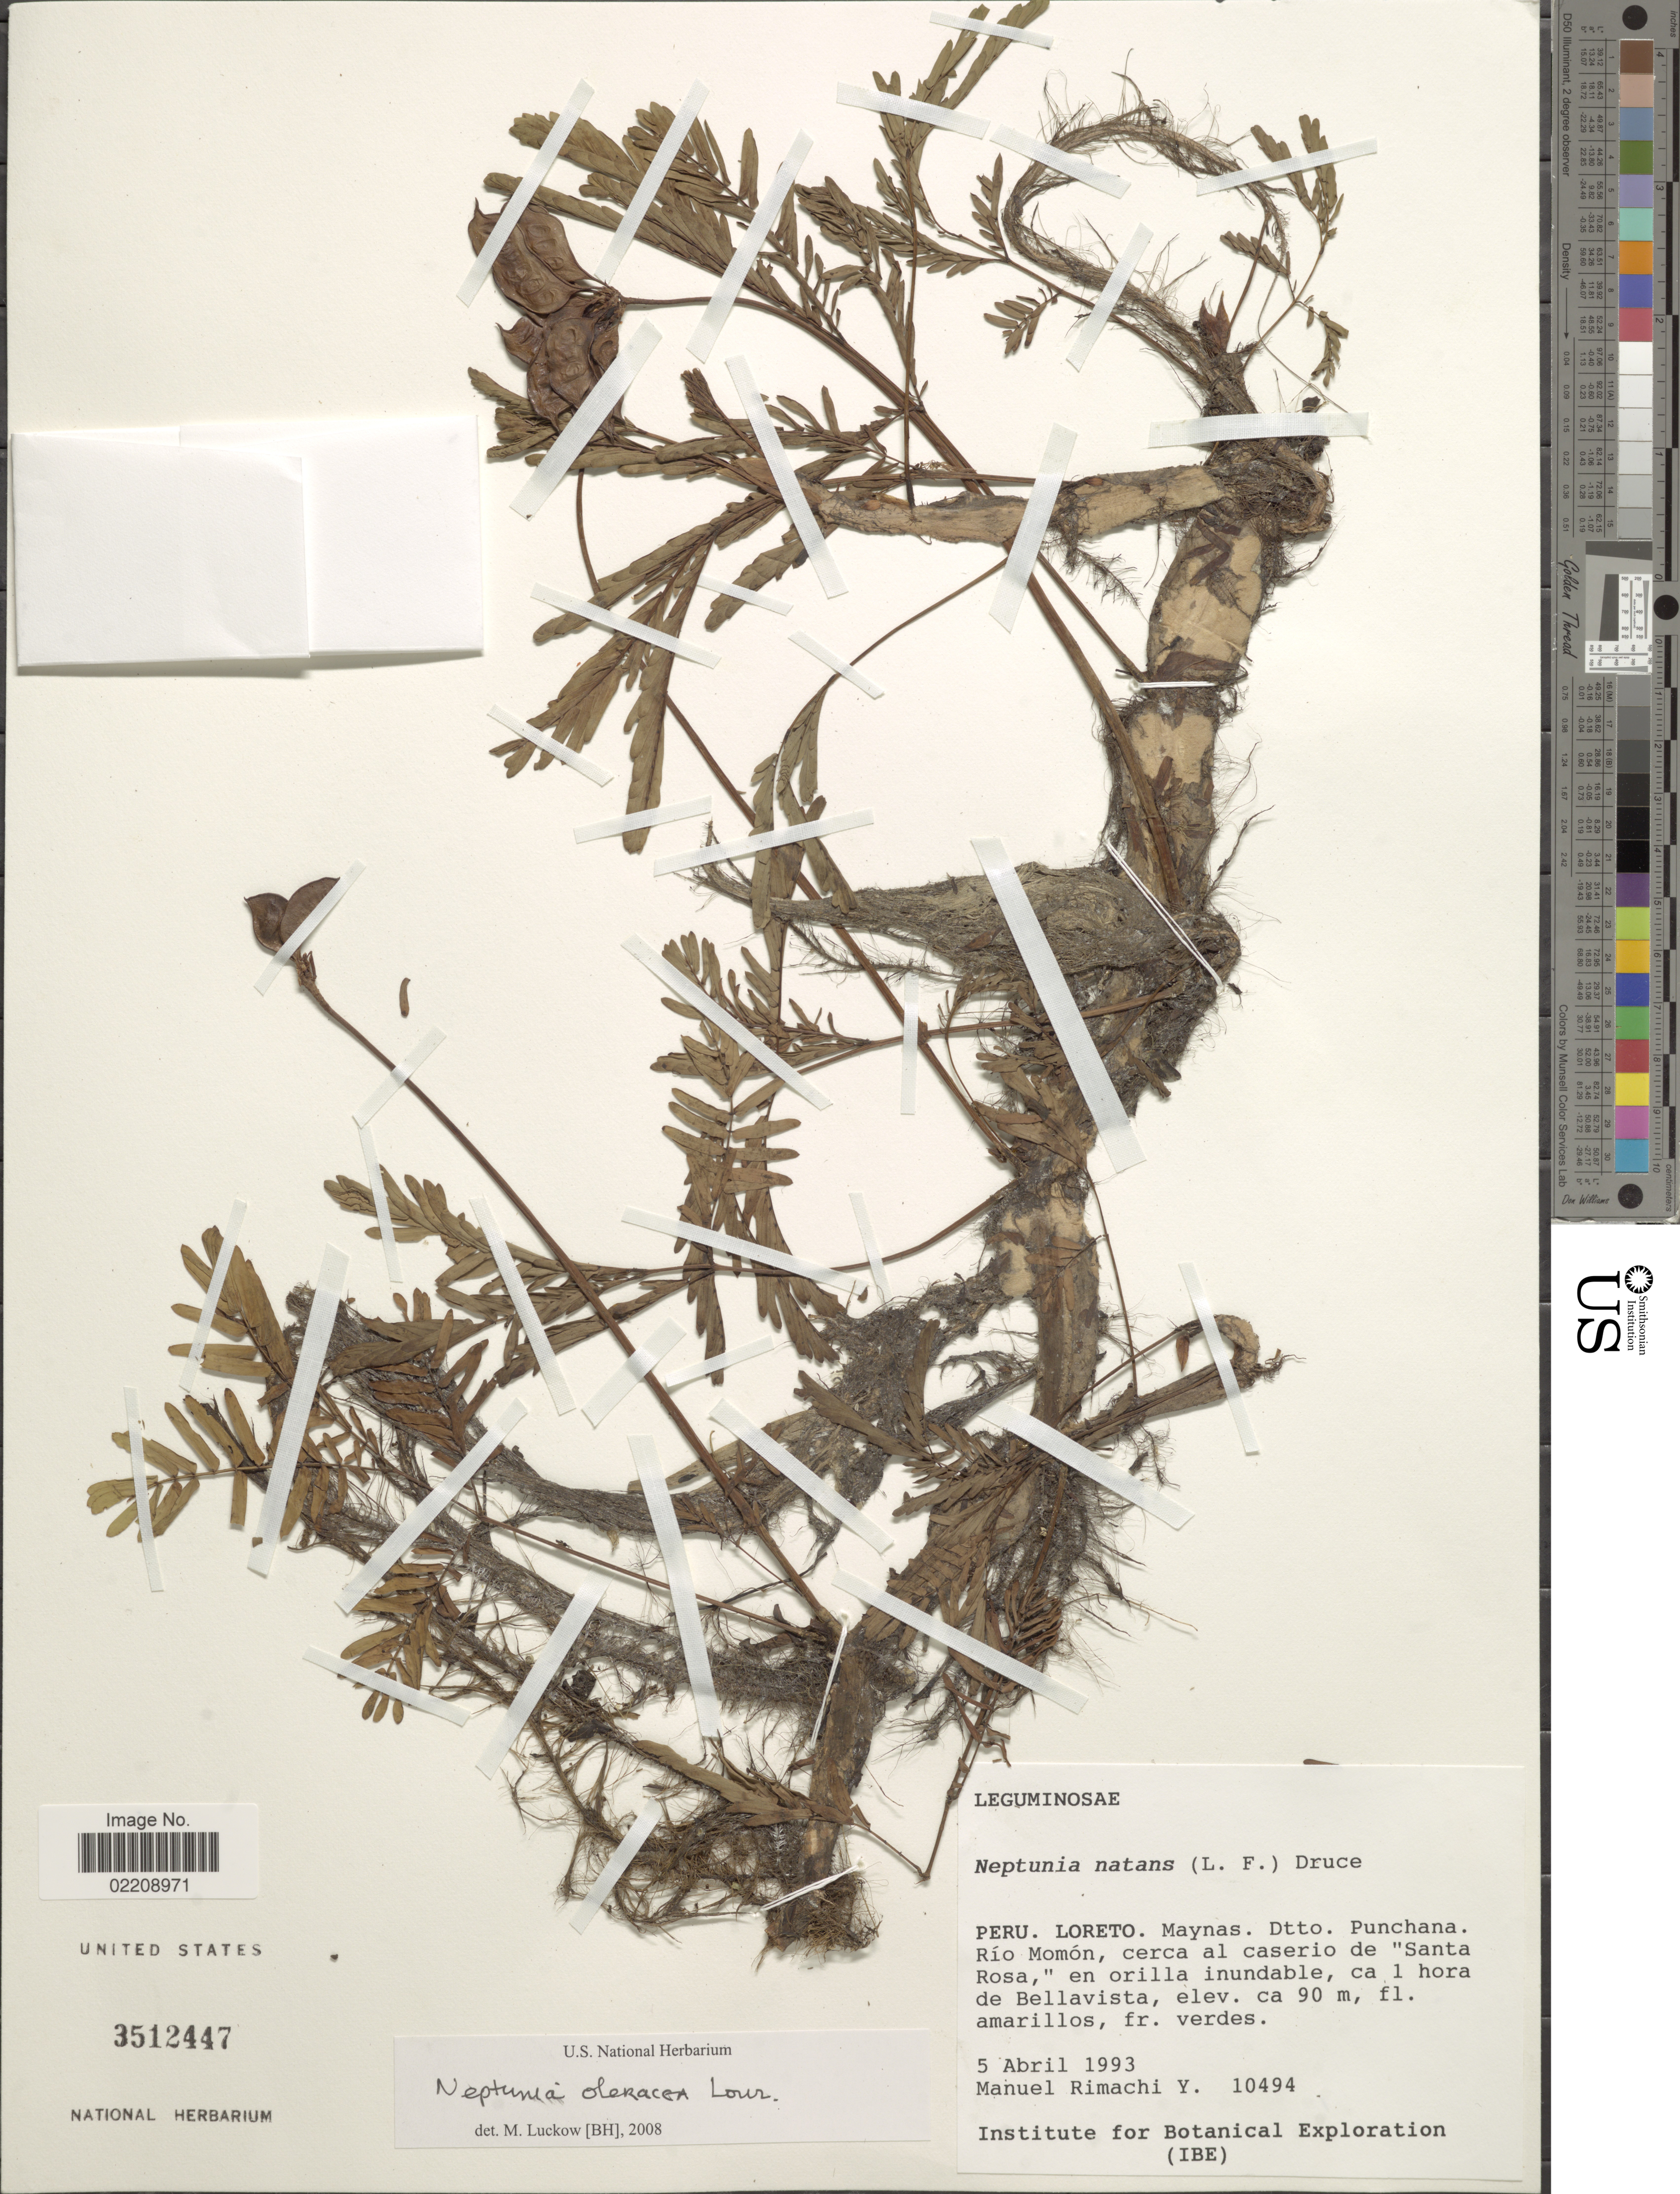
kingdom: Plantae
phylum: Tracheophyta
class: Magnoliopsida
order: Fabales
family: Fabaceae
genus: Neptunia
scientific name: Neptunia oleracea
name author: Lour.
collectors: M. Rimachi Y.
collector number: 10494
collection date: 1993-04-05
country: Peru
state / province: Loreto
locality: Maynas. Dtto. Punchana. Rio Momon, cerca al caserio de "Santa Rosa," en orilla inundable, ca 1 hora de Bellavista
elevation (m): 90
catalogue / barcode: US 3512447